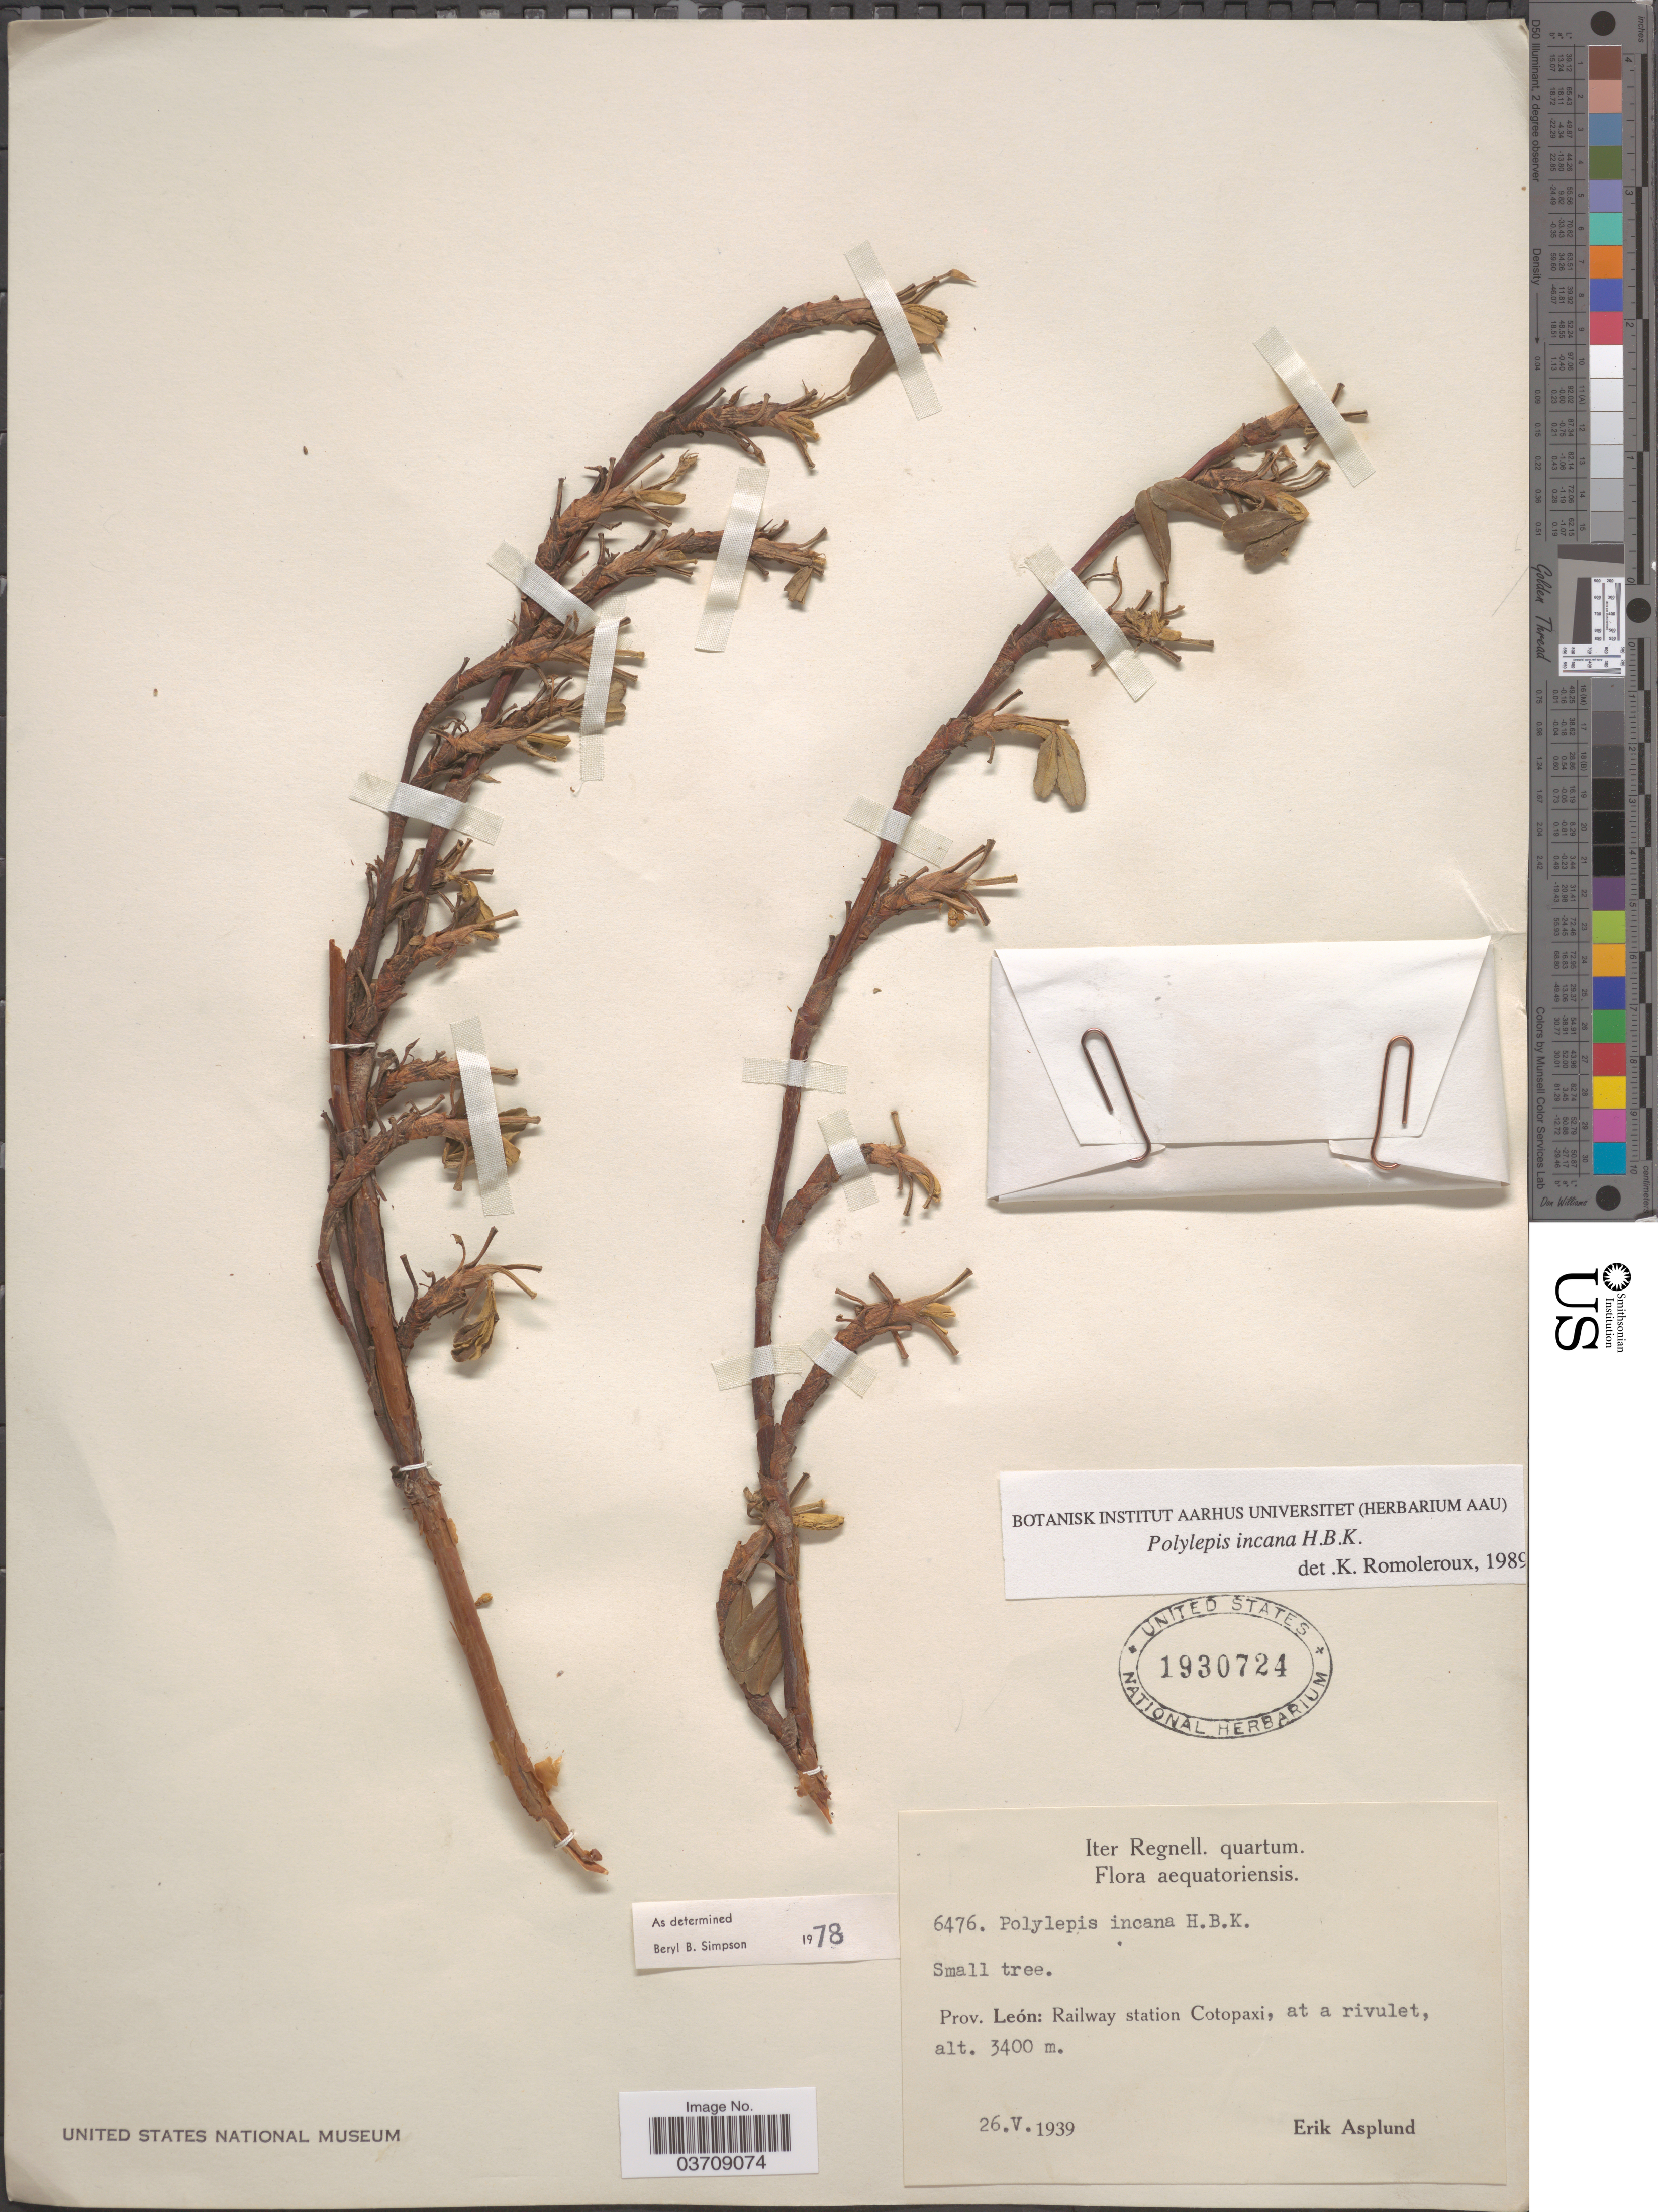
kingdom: Plantae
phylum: Tracheophyta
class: Magnoliopsida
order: Rosales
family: Rosaceae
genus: Polylepis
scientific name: Polylepis incana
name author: Kunth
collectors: E. Asplund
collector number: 6476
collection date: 1939-05-26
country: Ecuador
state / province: Cotopaxi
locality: Prov. León: Railway station Cotopaxi.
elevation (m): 3400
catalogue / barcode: US 1930724